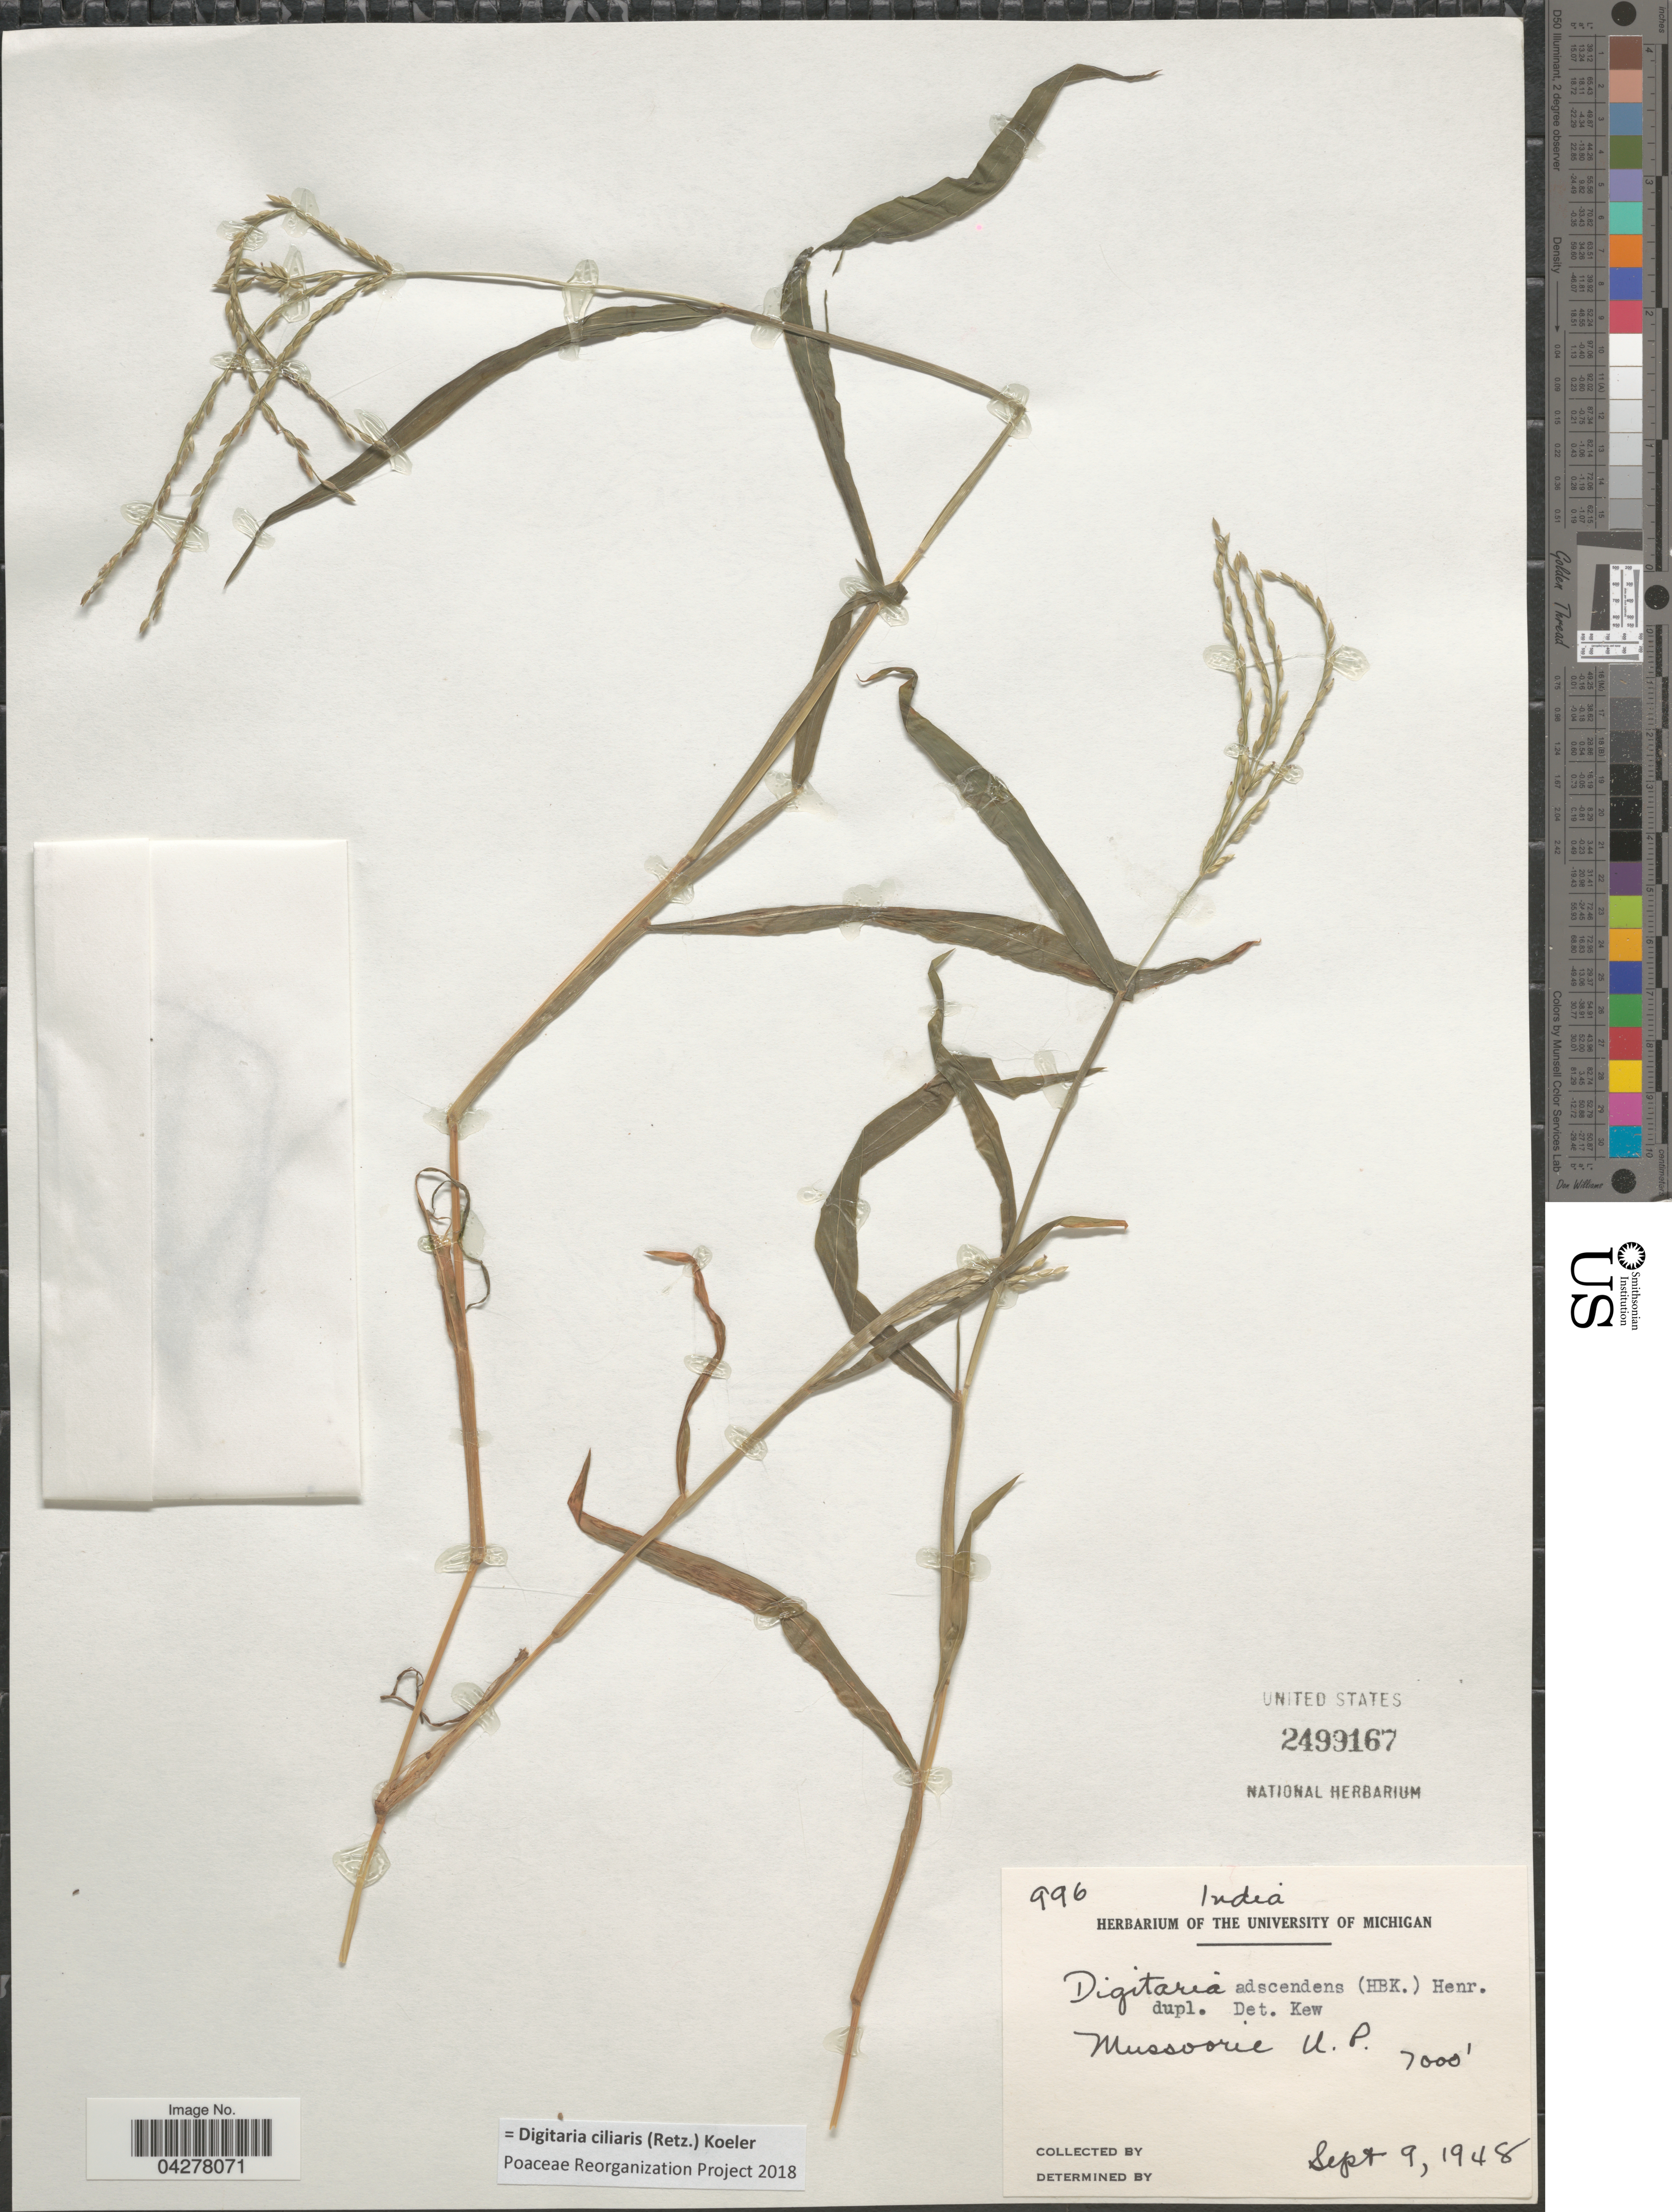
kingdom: Plantae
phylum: Tracheophyta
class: Liliopsida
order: Poales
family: Poaceae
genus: Digitaria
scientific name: Digitaria ciliaris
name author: (Retz.) Koeler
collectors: University of Michigan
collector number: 996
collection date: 1948-09-09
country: India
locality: Mussoorie U.P.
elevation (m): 2134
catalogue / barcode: US 2499167